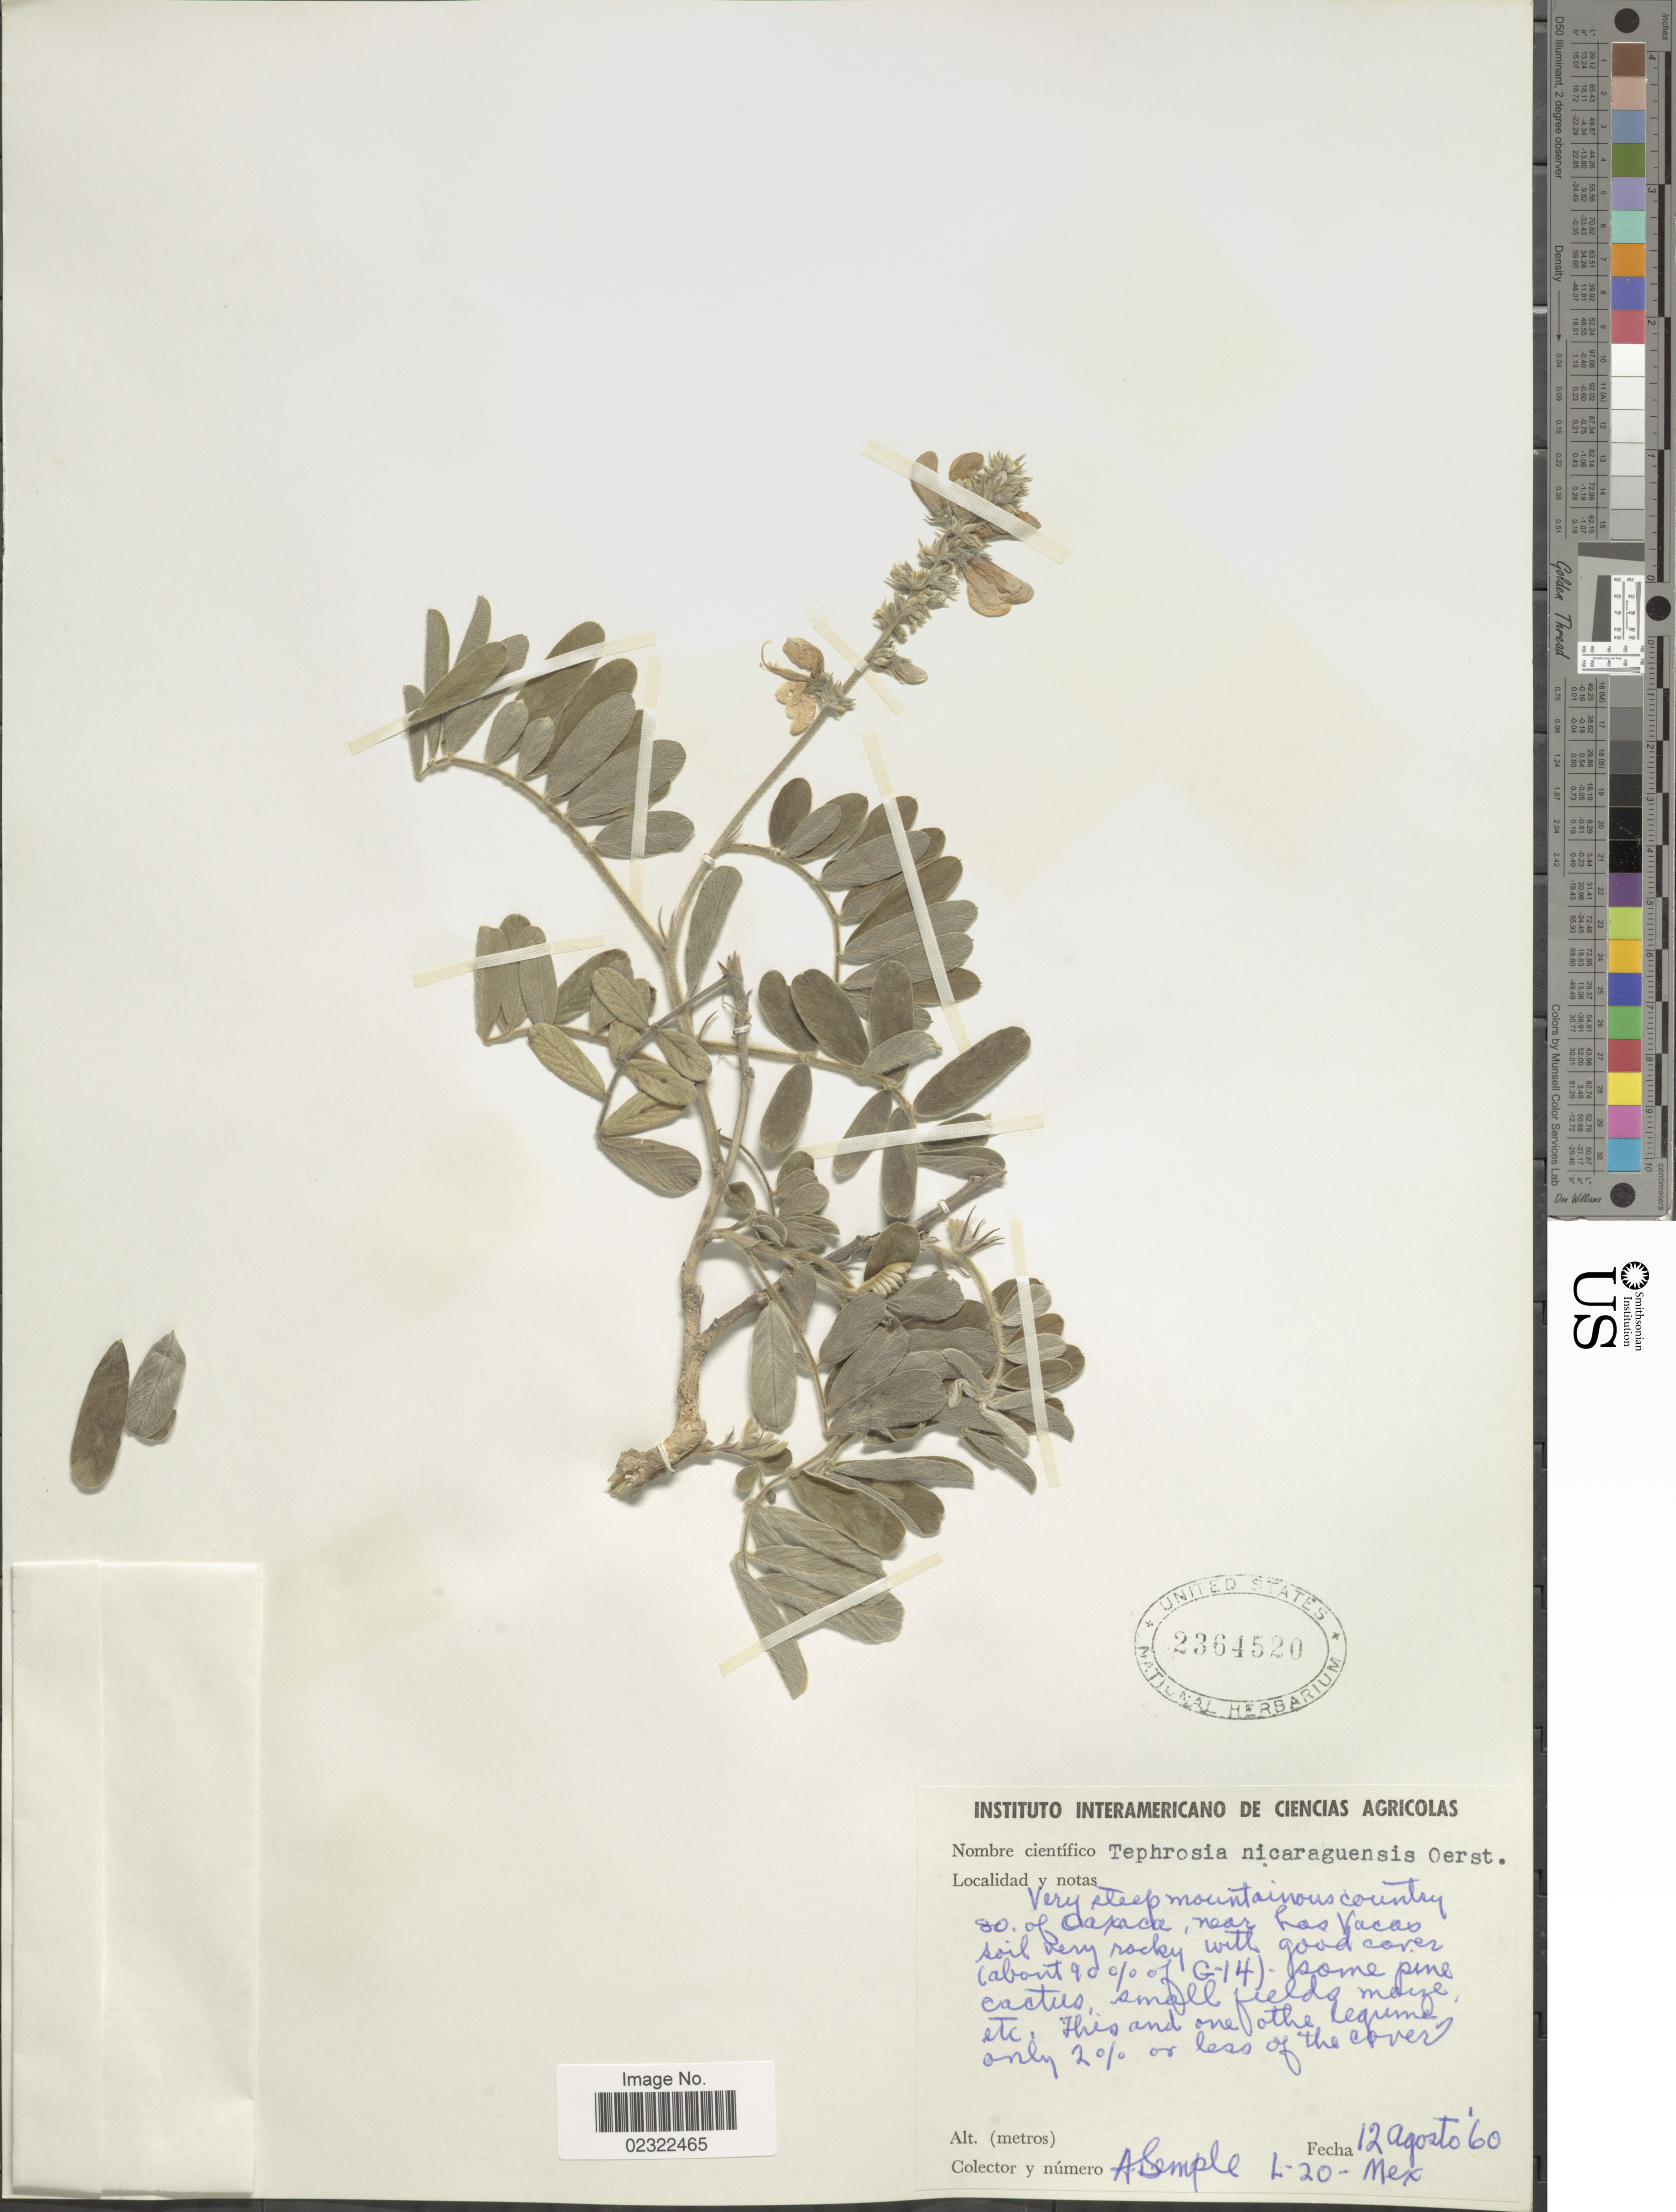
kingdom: Plantae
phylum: Tracheophyta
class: Magnoliopsida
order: Fabales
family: Fabaceae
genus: Tephrosia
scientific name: Tephrosia nicaraguensis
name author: Oerst.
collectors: A. Semple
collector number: L-20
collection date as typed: Transcribed d/m/y: 12/8/60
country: Mexico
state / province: Oaxaca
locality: Very steep mountainous county so. of Oaxaca, near Las Vacas.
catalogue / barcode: US 2364520